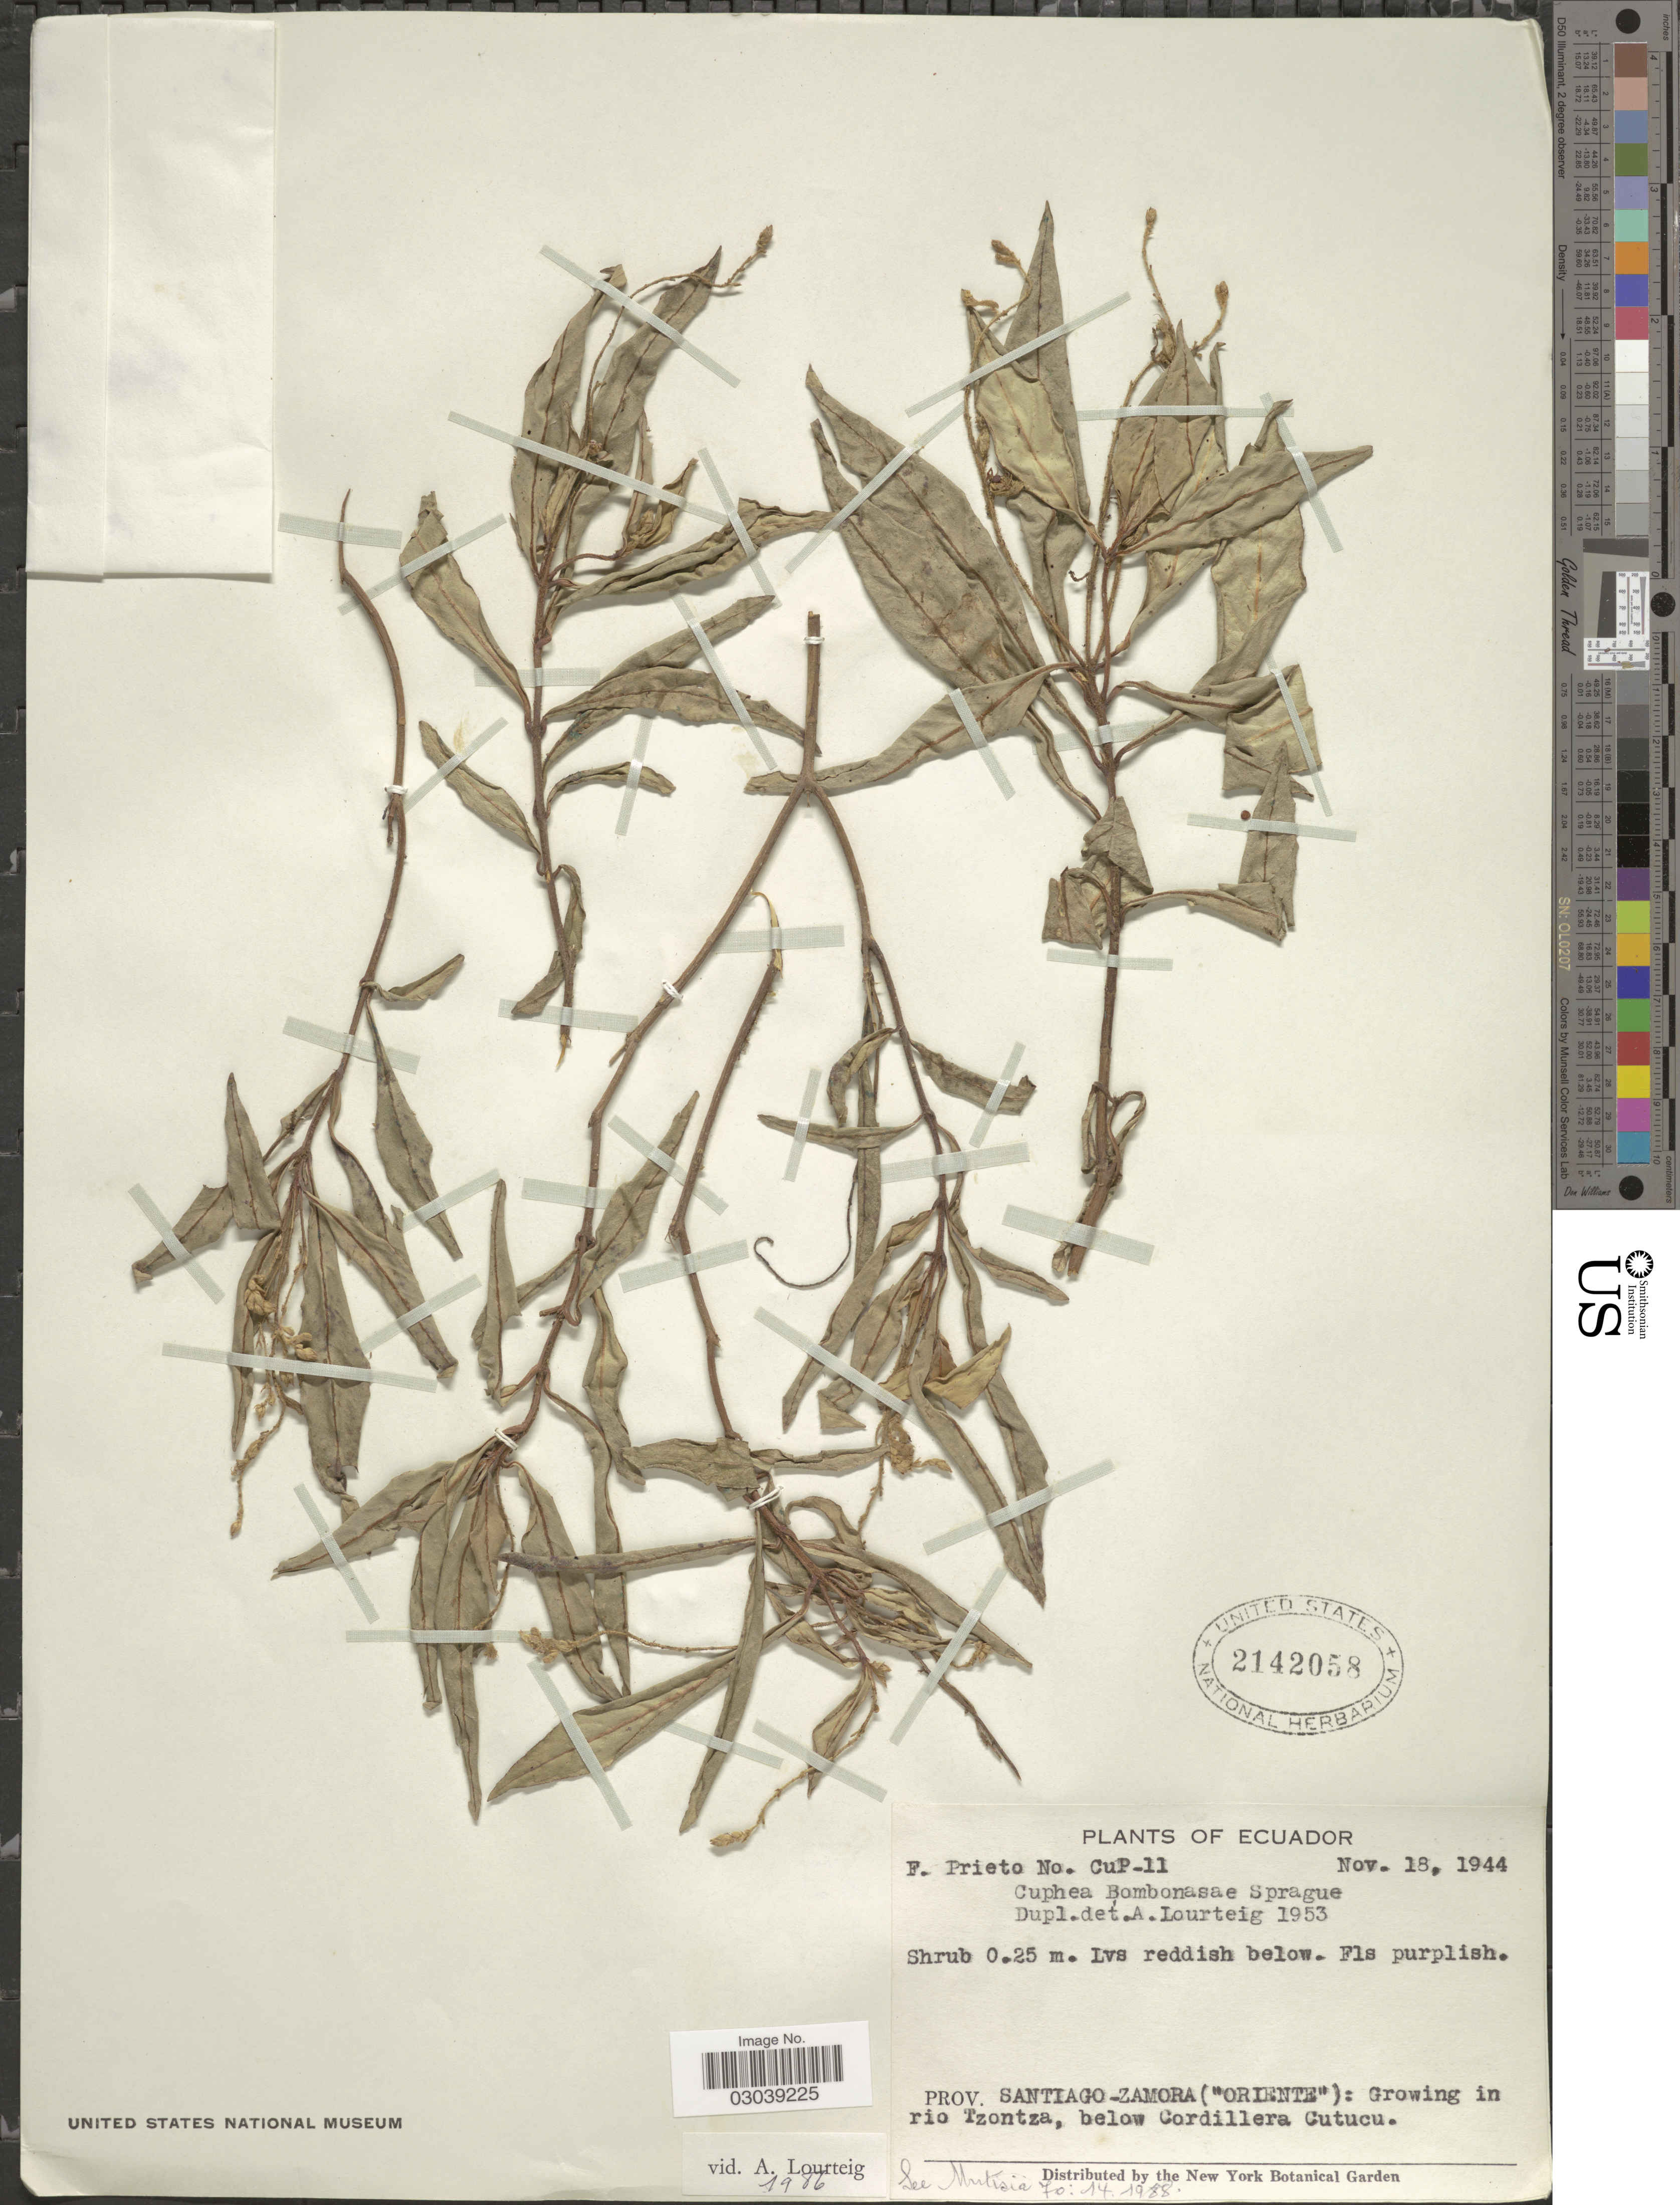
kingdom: Plantae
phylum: Tracheophyta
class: Magnoliopsida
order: Myrtales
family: Lythraceae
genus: Cuphea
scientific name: Cuphea bobonazae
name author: Sprague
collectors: F. Prieto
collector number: CuP-11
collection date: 1944-11-18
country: Ecuador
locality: Prov. Santiago-Zamora ("Oriente"): Growing in rio Tzontza, below Cordillera Cutucu.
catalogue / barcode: US 2142058